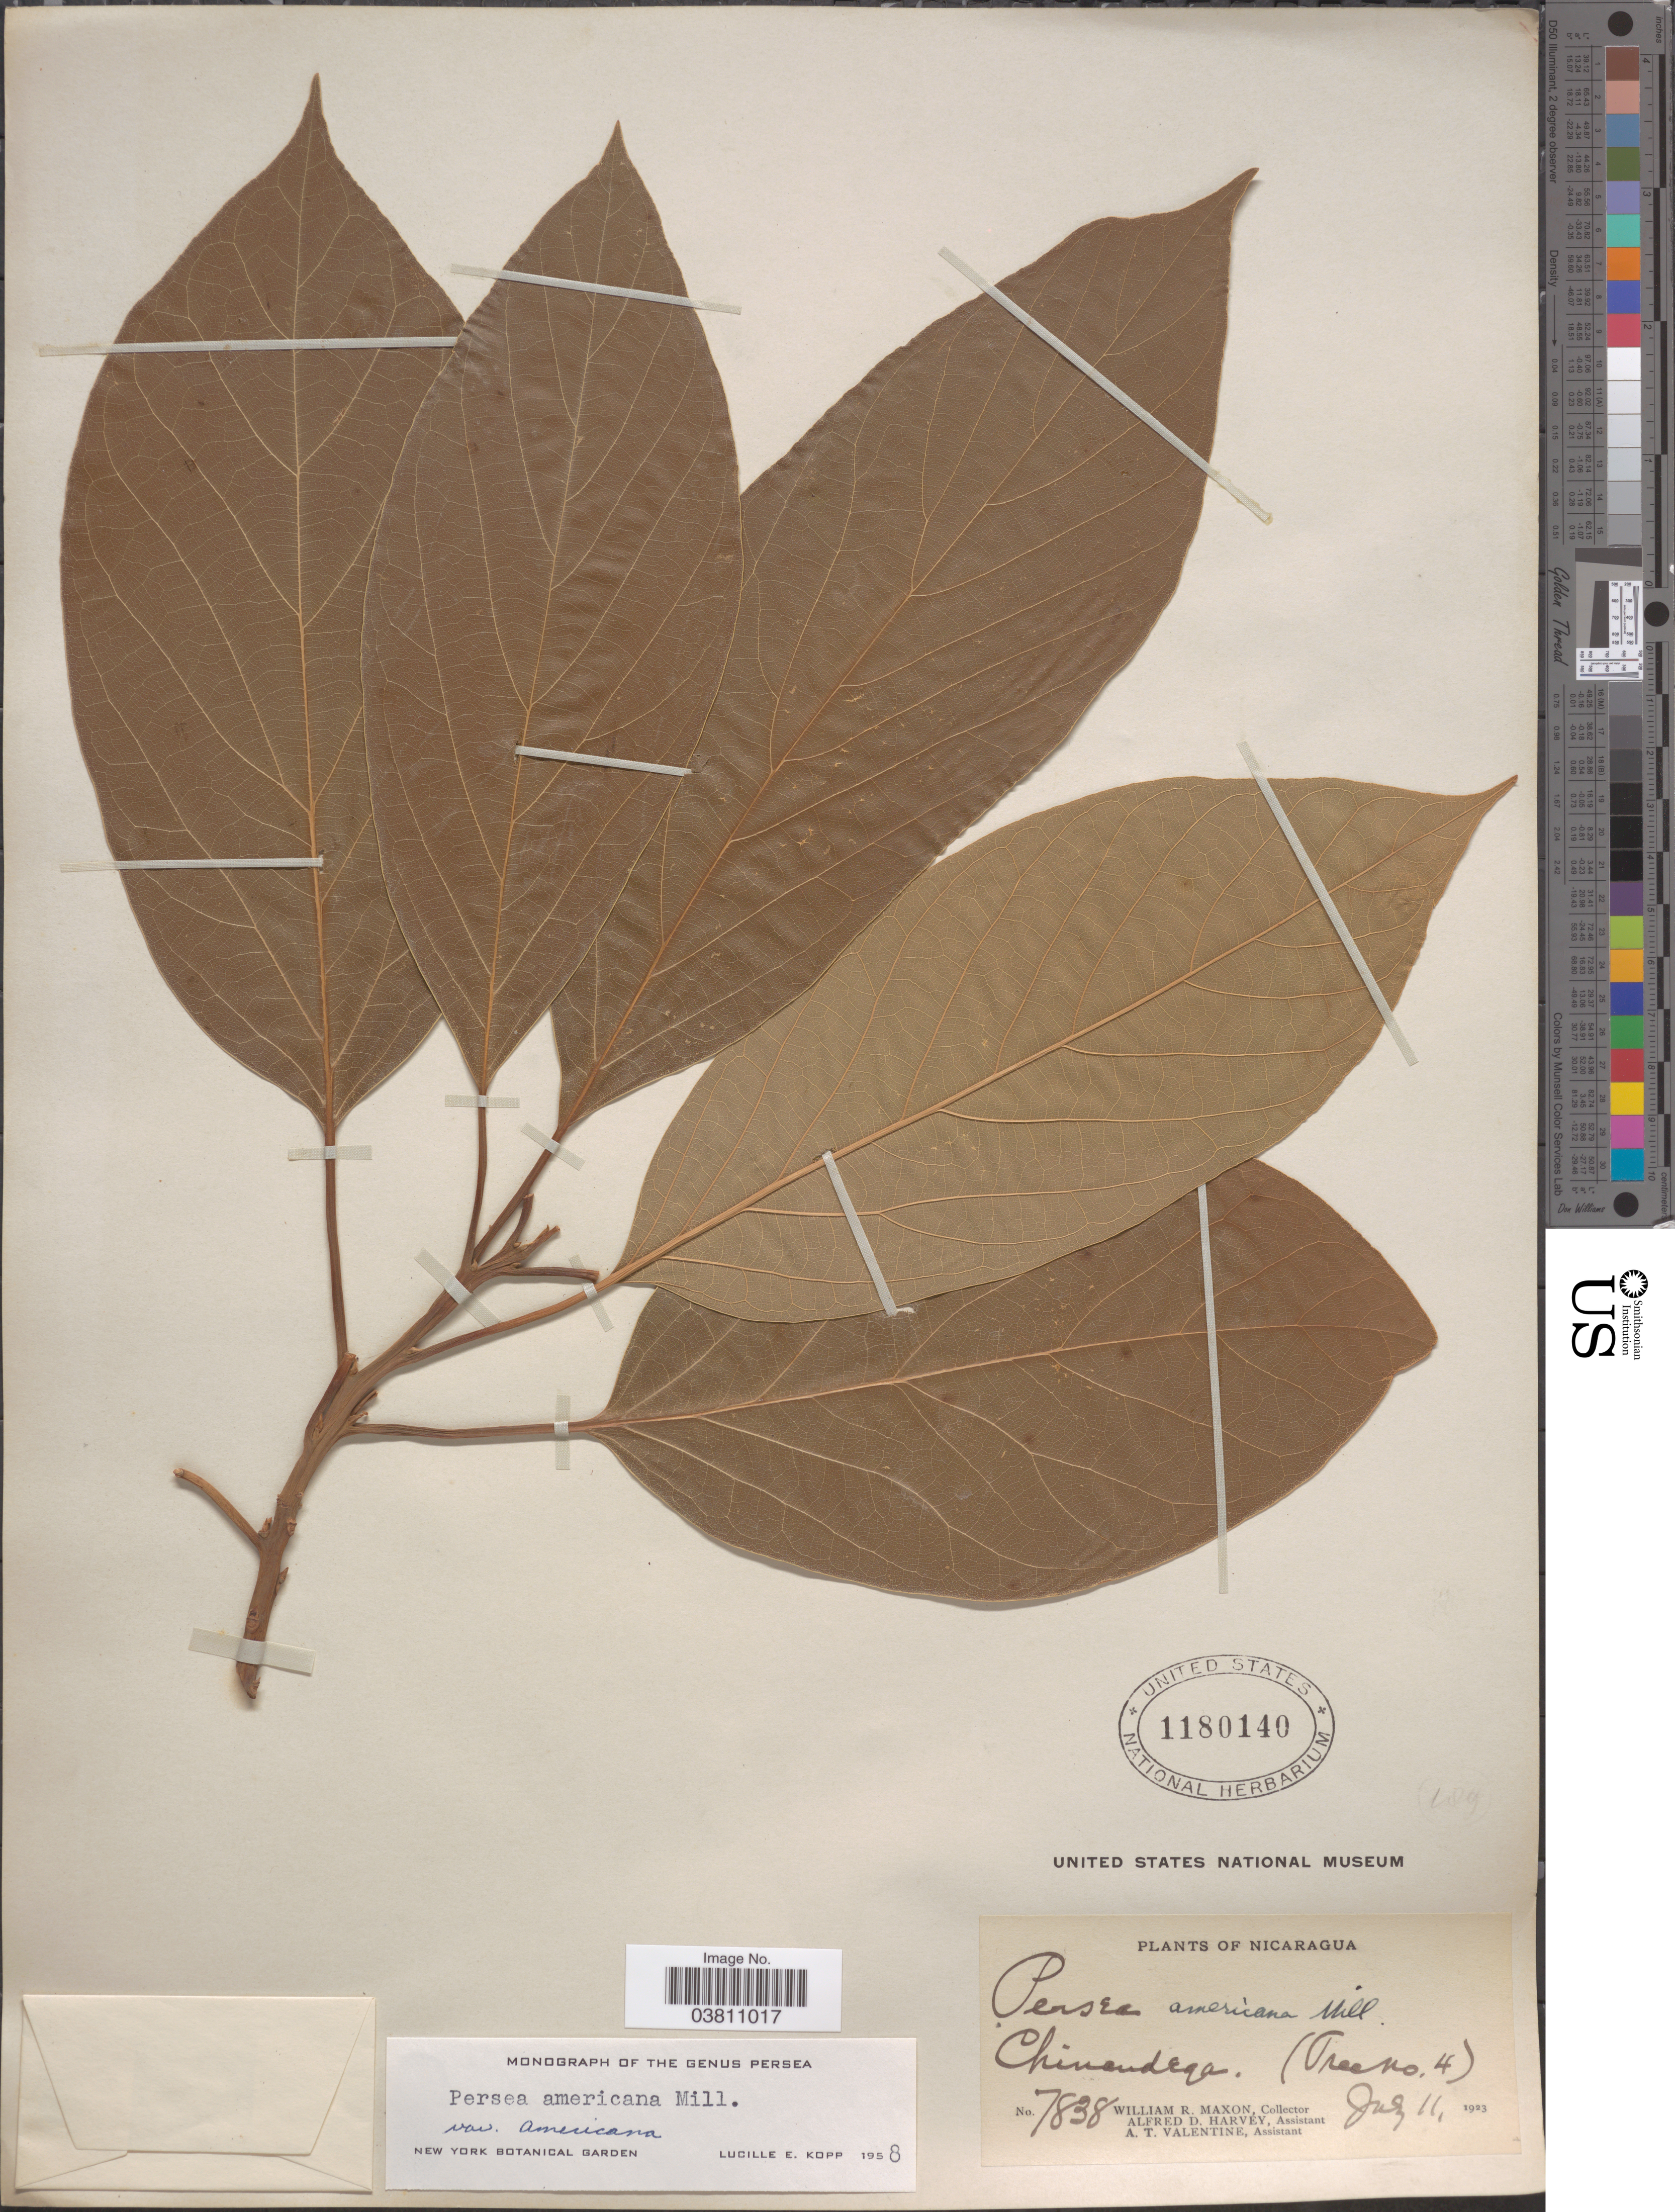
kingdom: Plantae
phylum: Tracheophyta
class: Magnoliopsida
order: Laurales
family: Lauraceae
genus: Persea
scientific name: Persea americana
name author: Mill.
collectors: W. R. Maxon, A. D. Harvey & A. Valentine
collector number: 7838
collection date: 1923-07-11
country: Nicaragua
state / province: Chinandega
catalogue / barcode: US 1180140